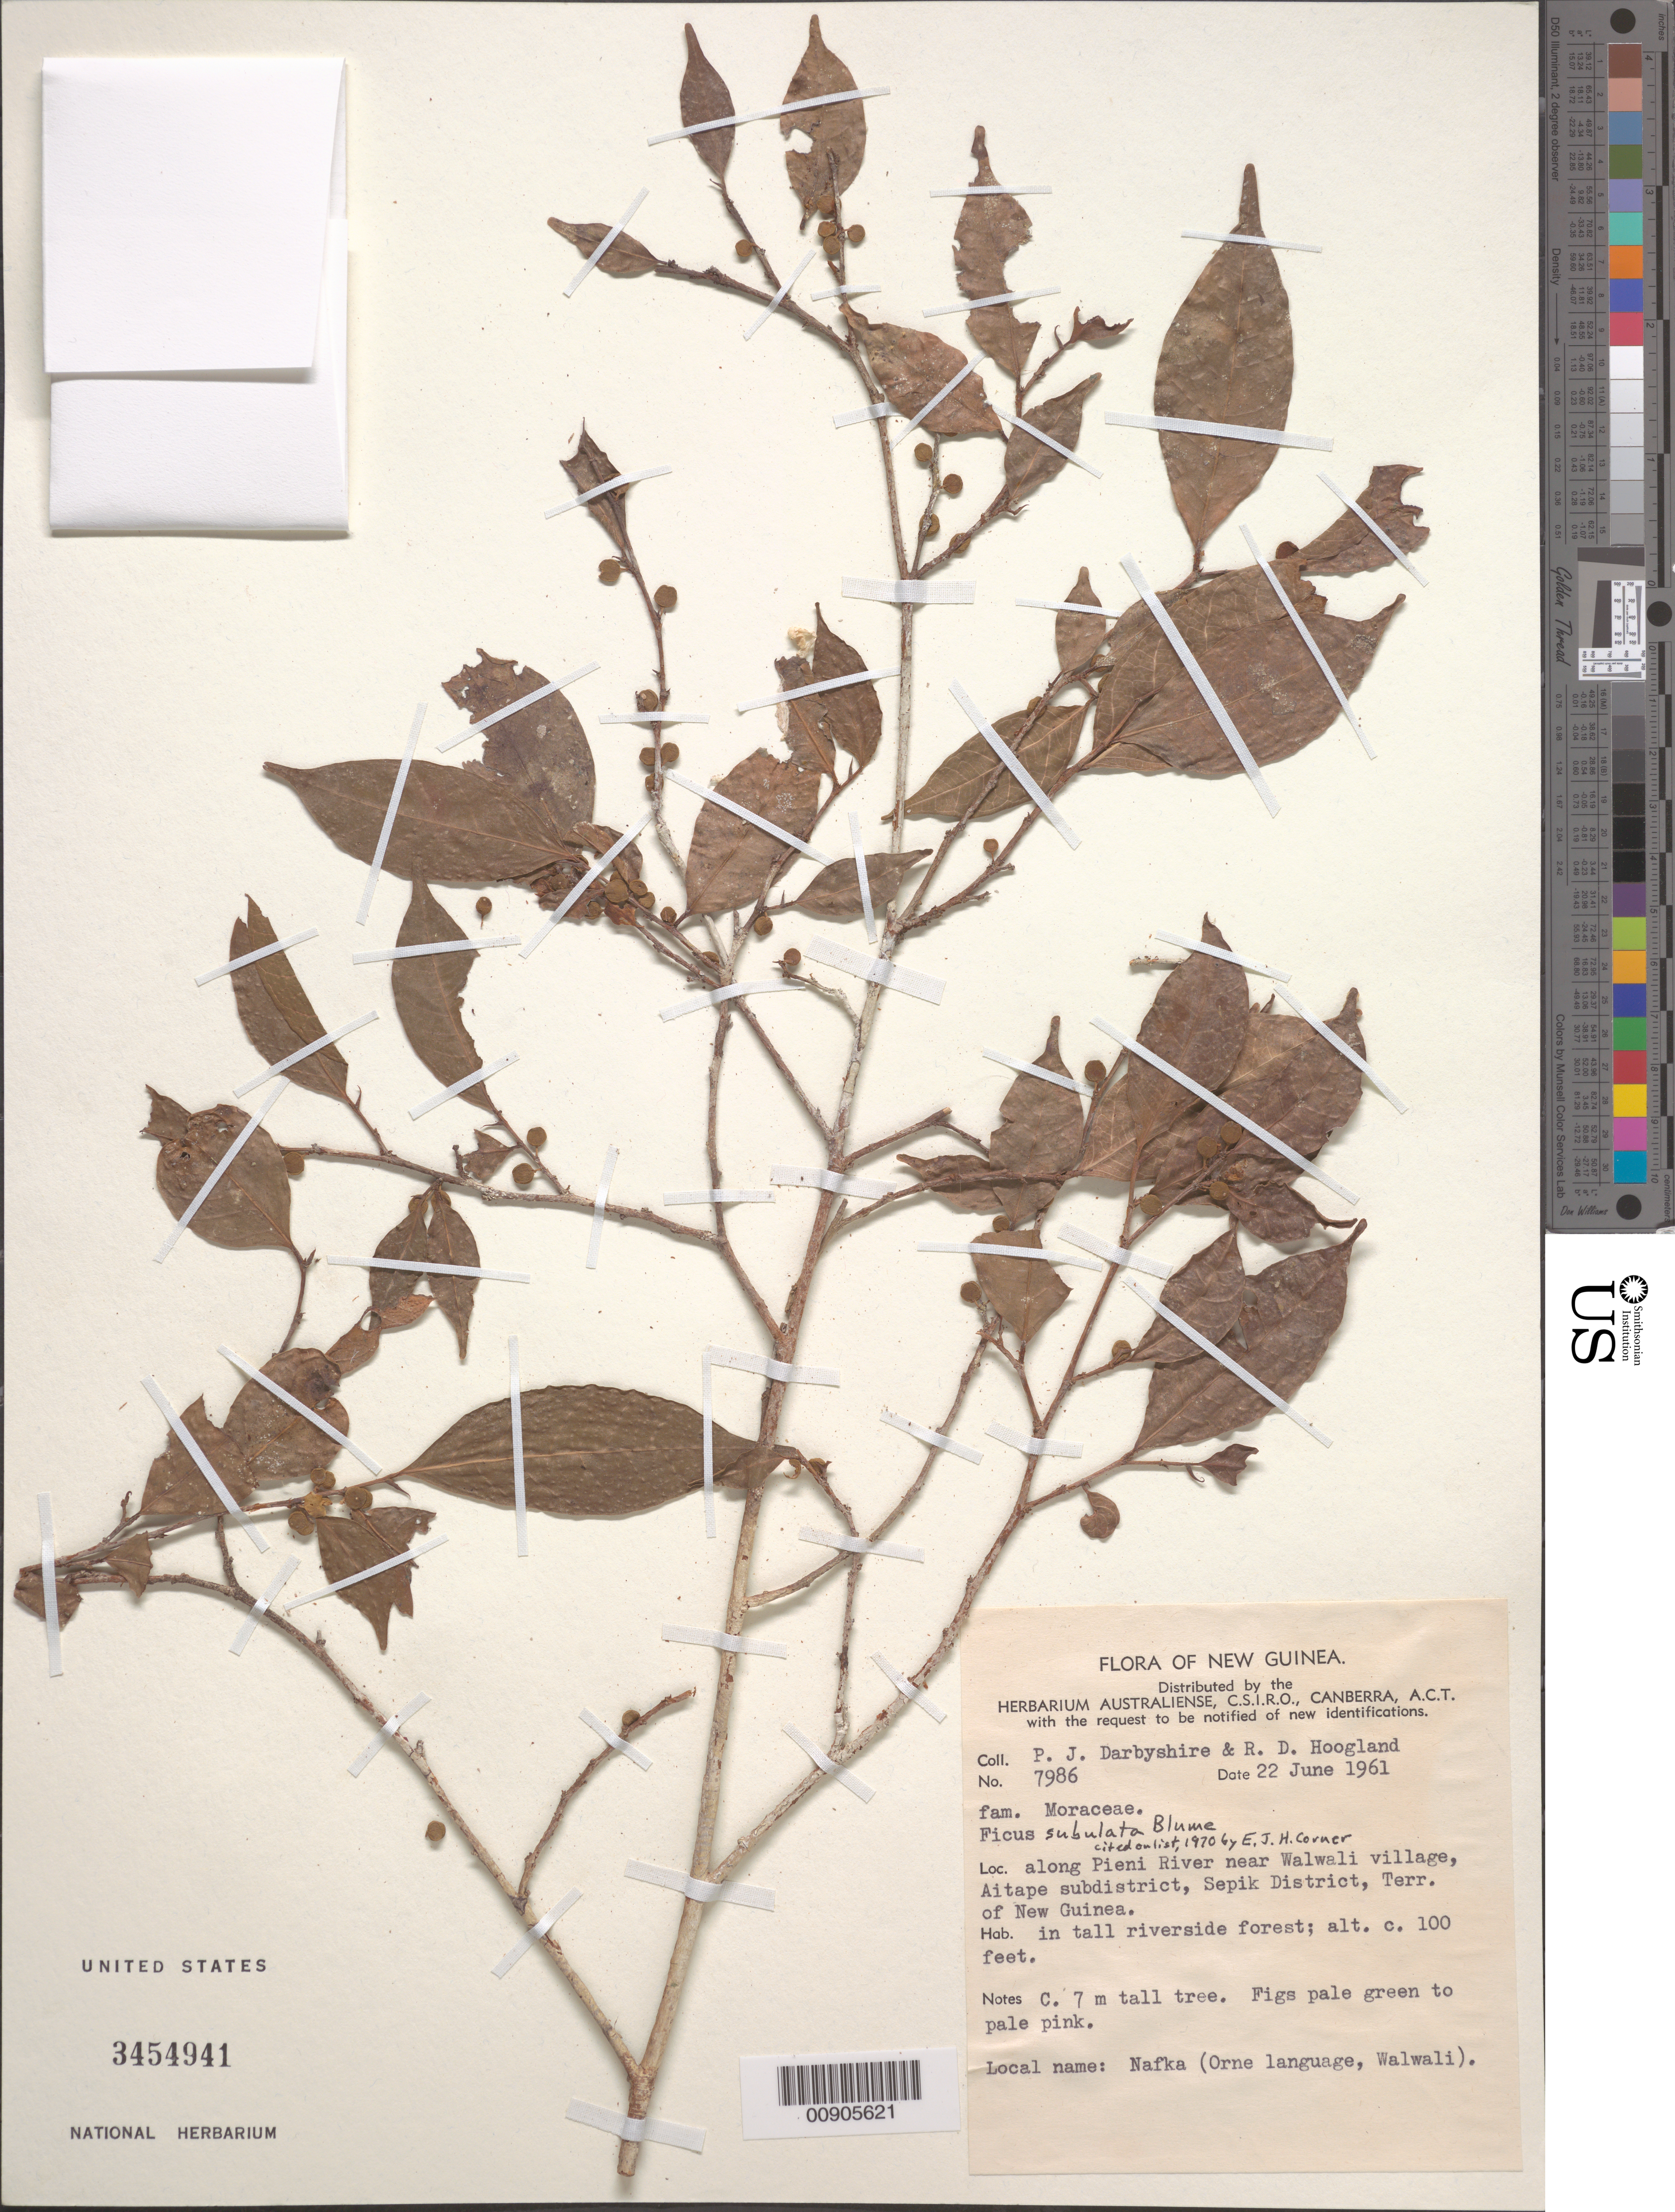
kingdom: Plantae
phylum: Tracheophyta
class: Magnoliopsida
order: Rosales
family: Moraceae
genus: Ficus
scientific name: Ficus subulata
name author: Blume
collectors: P. Darbyshire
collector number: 7986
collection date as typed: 22 Jun 1961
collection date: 1961-06-22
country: Papua New Guinea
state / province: Sandaun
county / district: Aitape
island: New Guinea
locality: Along Pieni River near Walwali village, Aitape subdistrict, Sepik District, Terr. Of New Guinea.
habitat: In tall riverside forest.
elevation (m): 30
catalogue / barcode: US 3454941